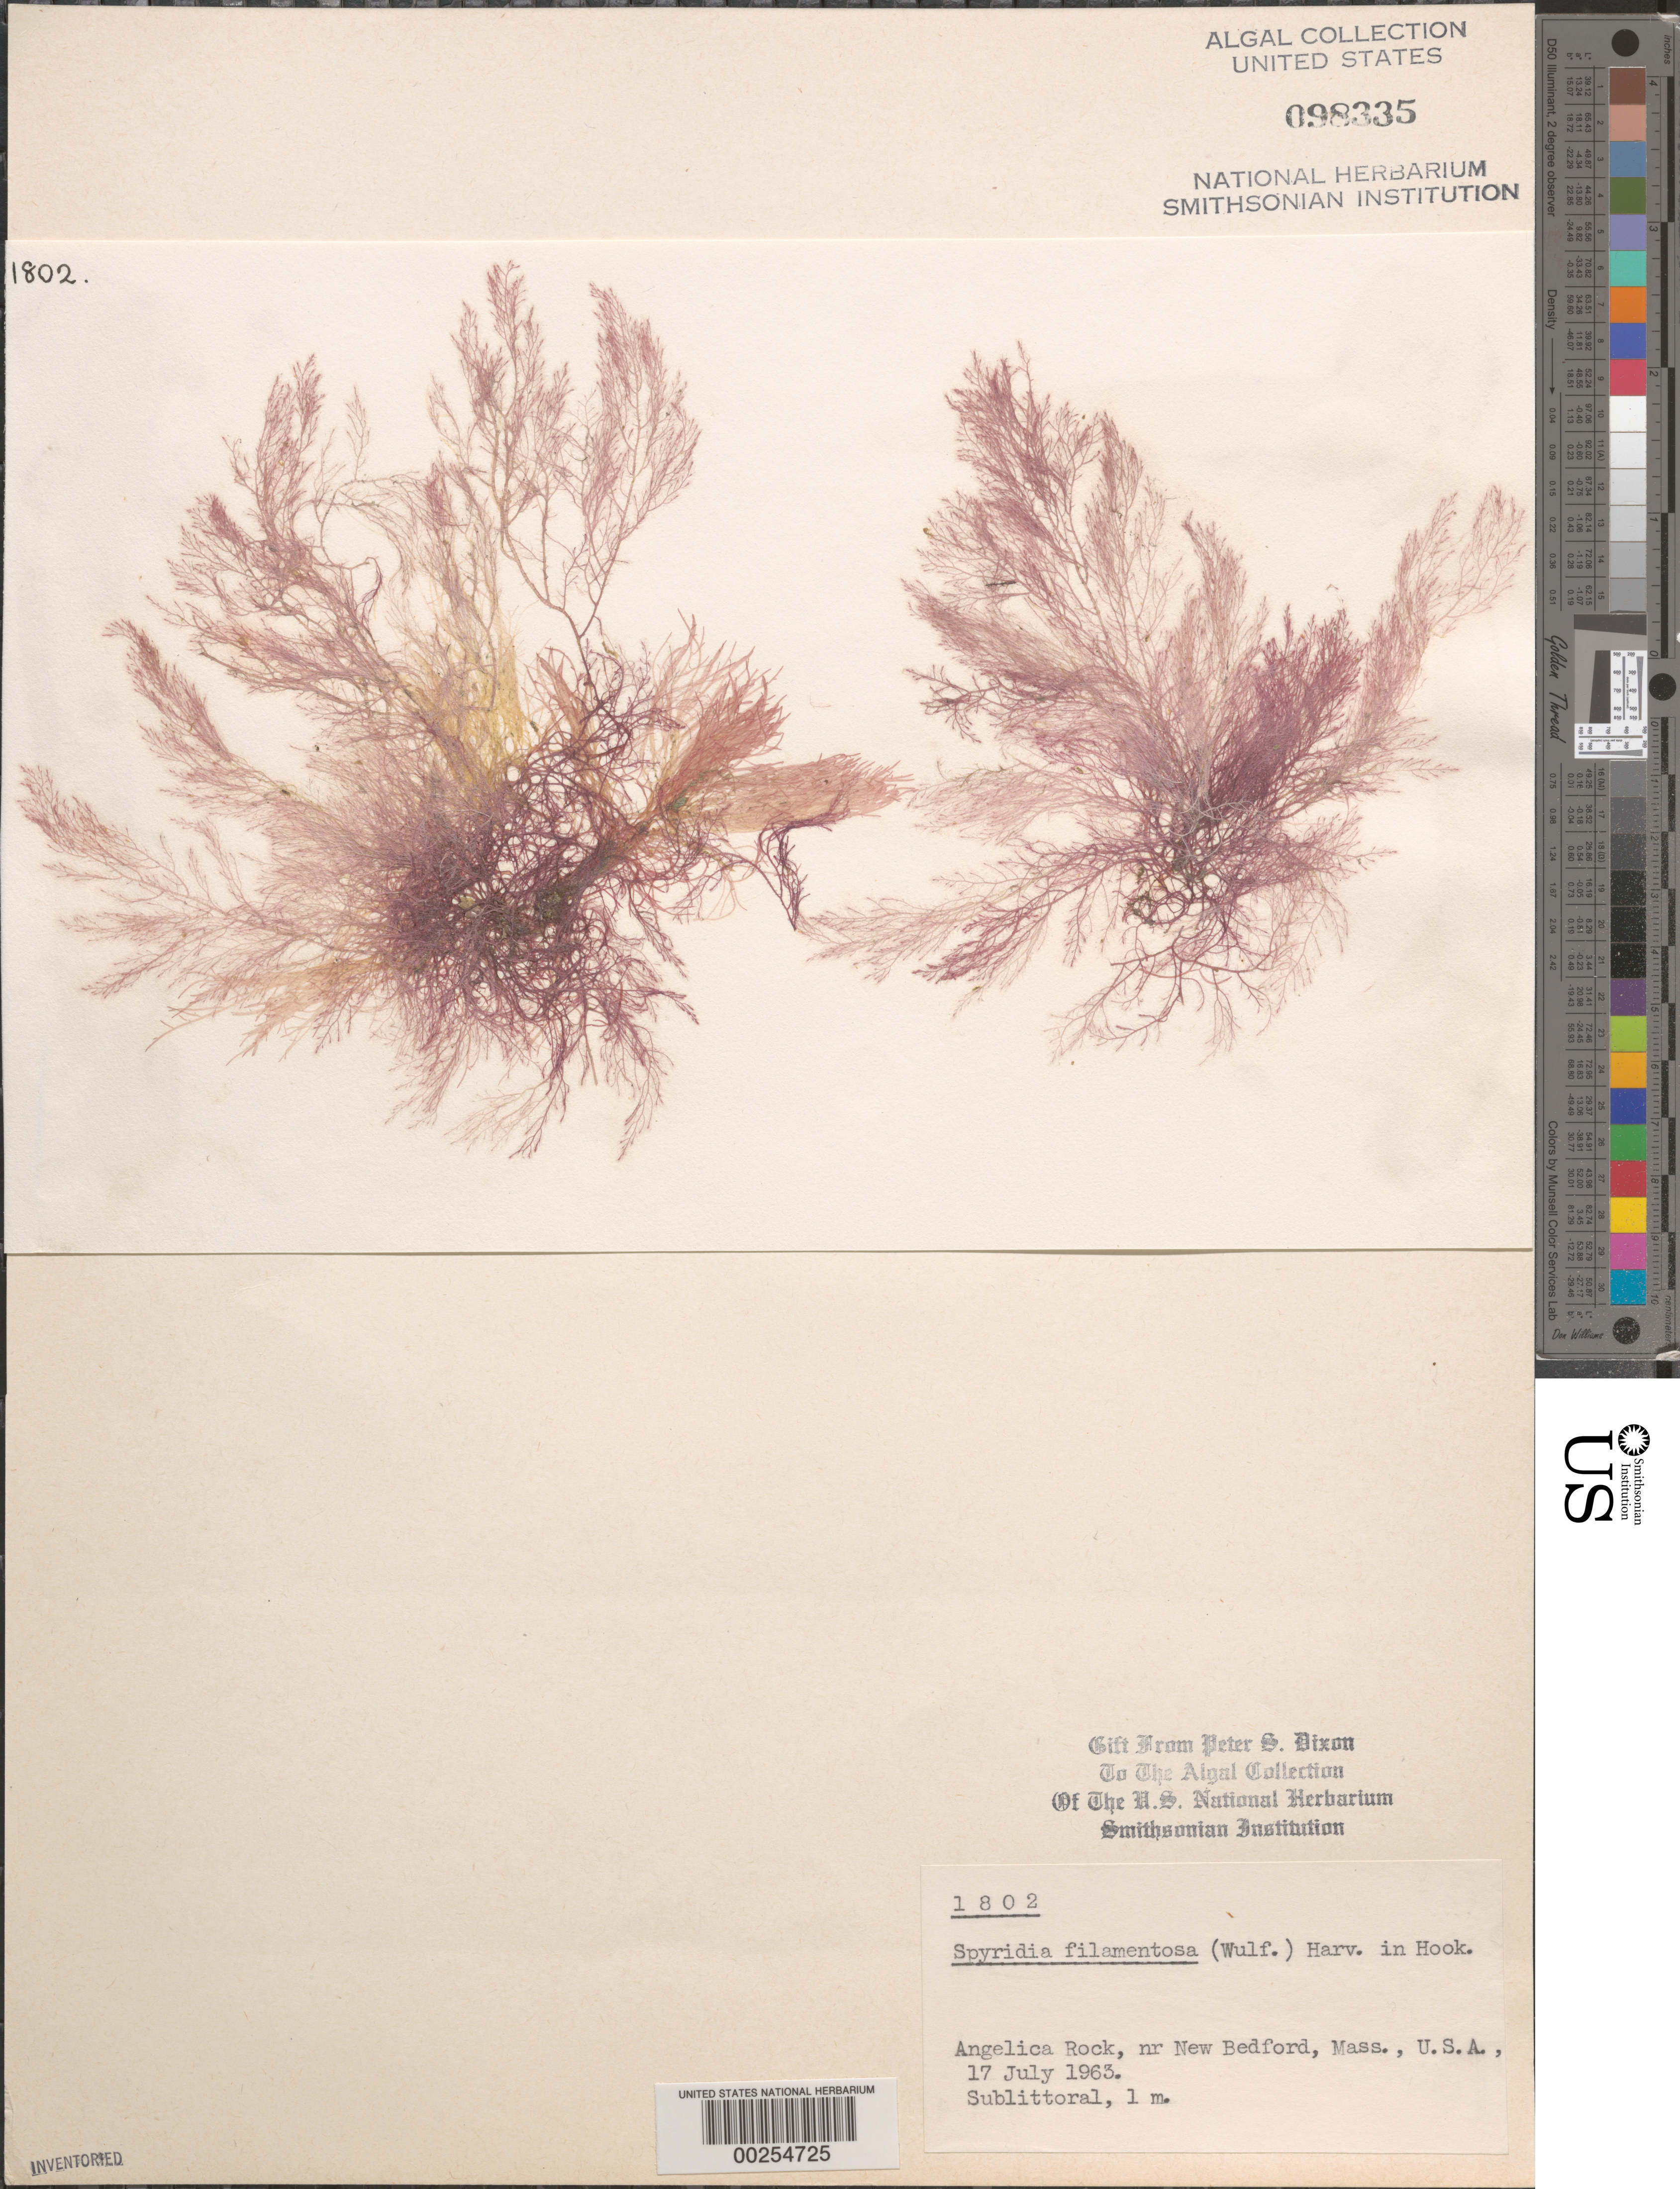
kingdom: Plantae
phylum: Rhodophyta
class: Florideophyceae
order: Ceramiales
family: Spyridiaceae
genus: Spyridia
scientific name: Spyridia filamentosa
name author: (Wulfen) Harv.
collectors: P. S. Dixon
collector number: PSD 1802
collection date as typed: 17 Jul 1963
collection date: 1963-07-17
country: United States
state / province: Massachusetts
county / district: Bristol County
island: Angelica Rock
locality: Near New Bedford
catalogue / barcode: US 98335